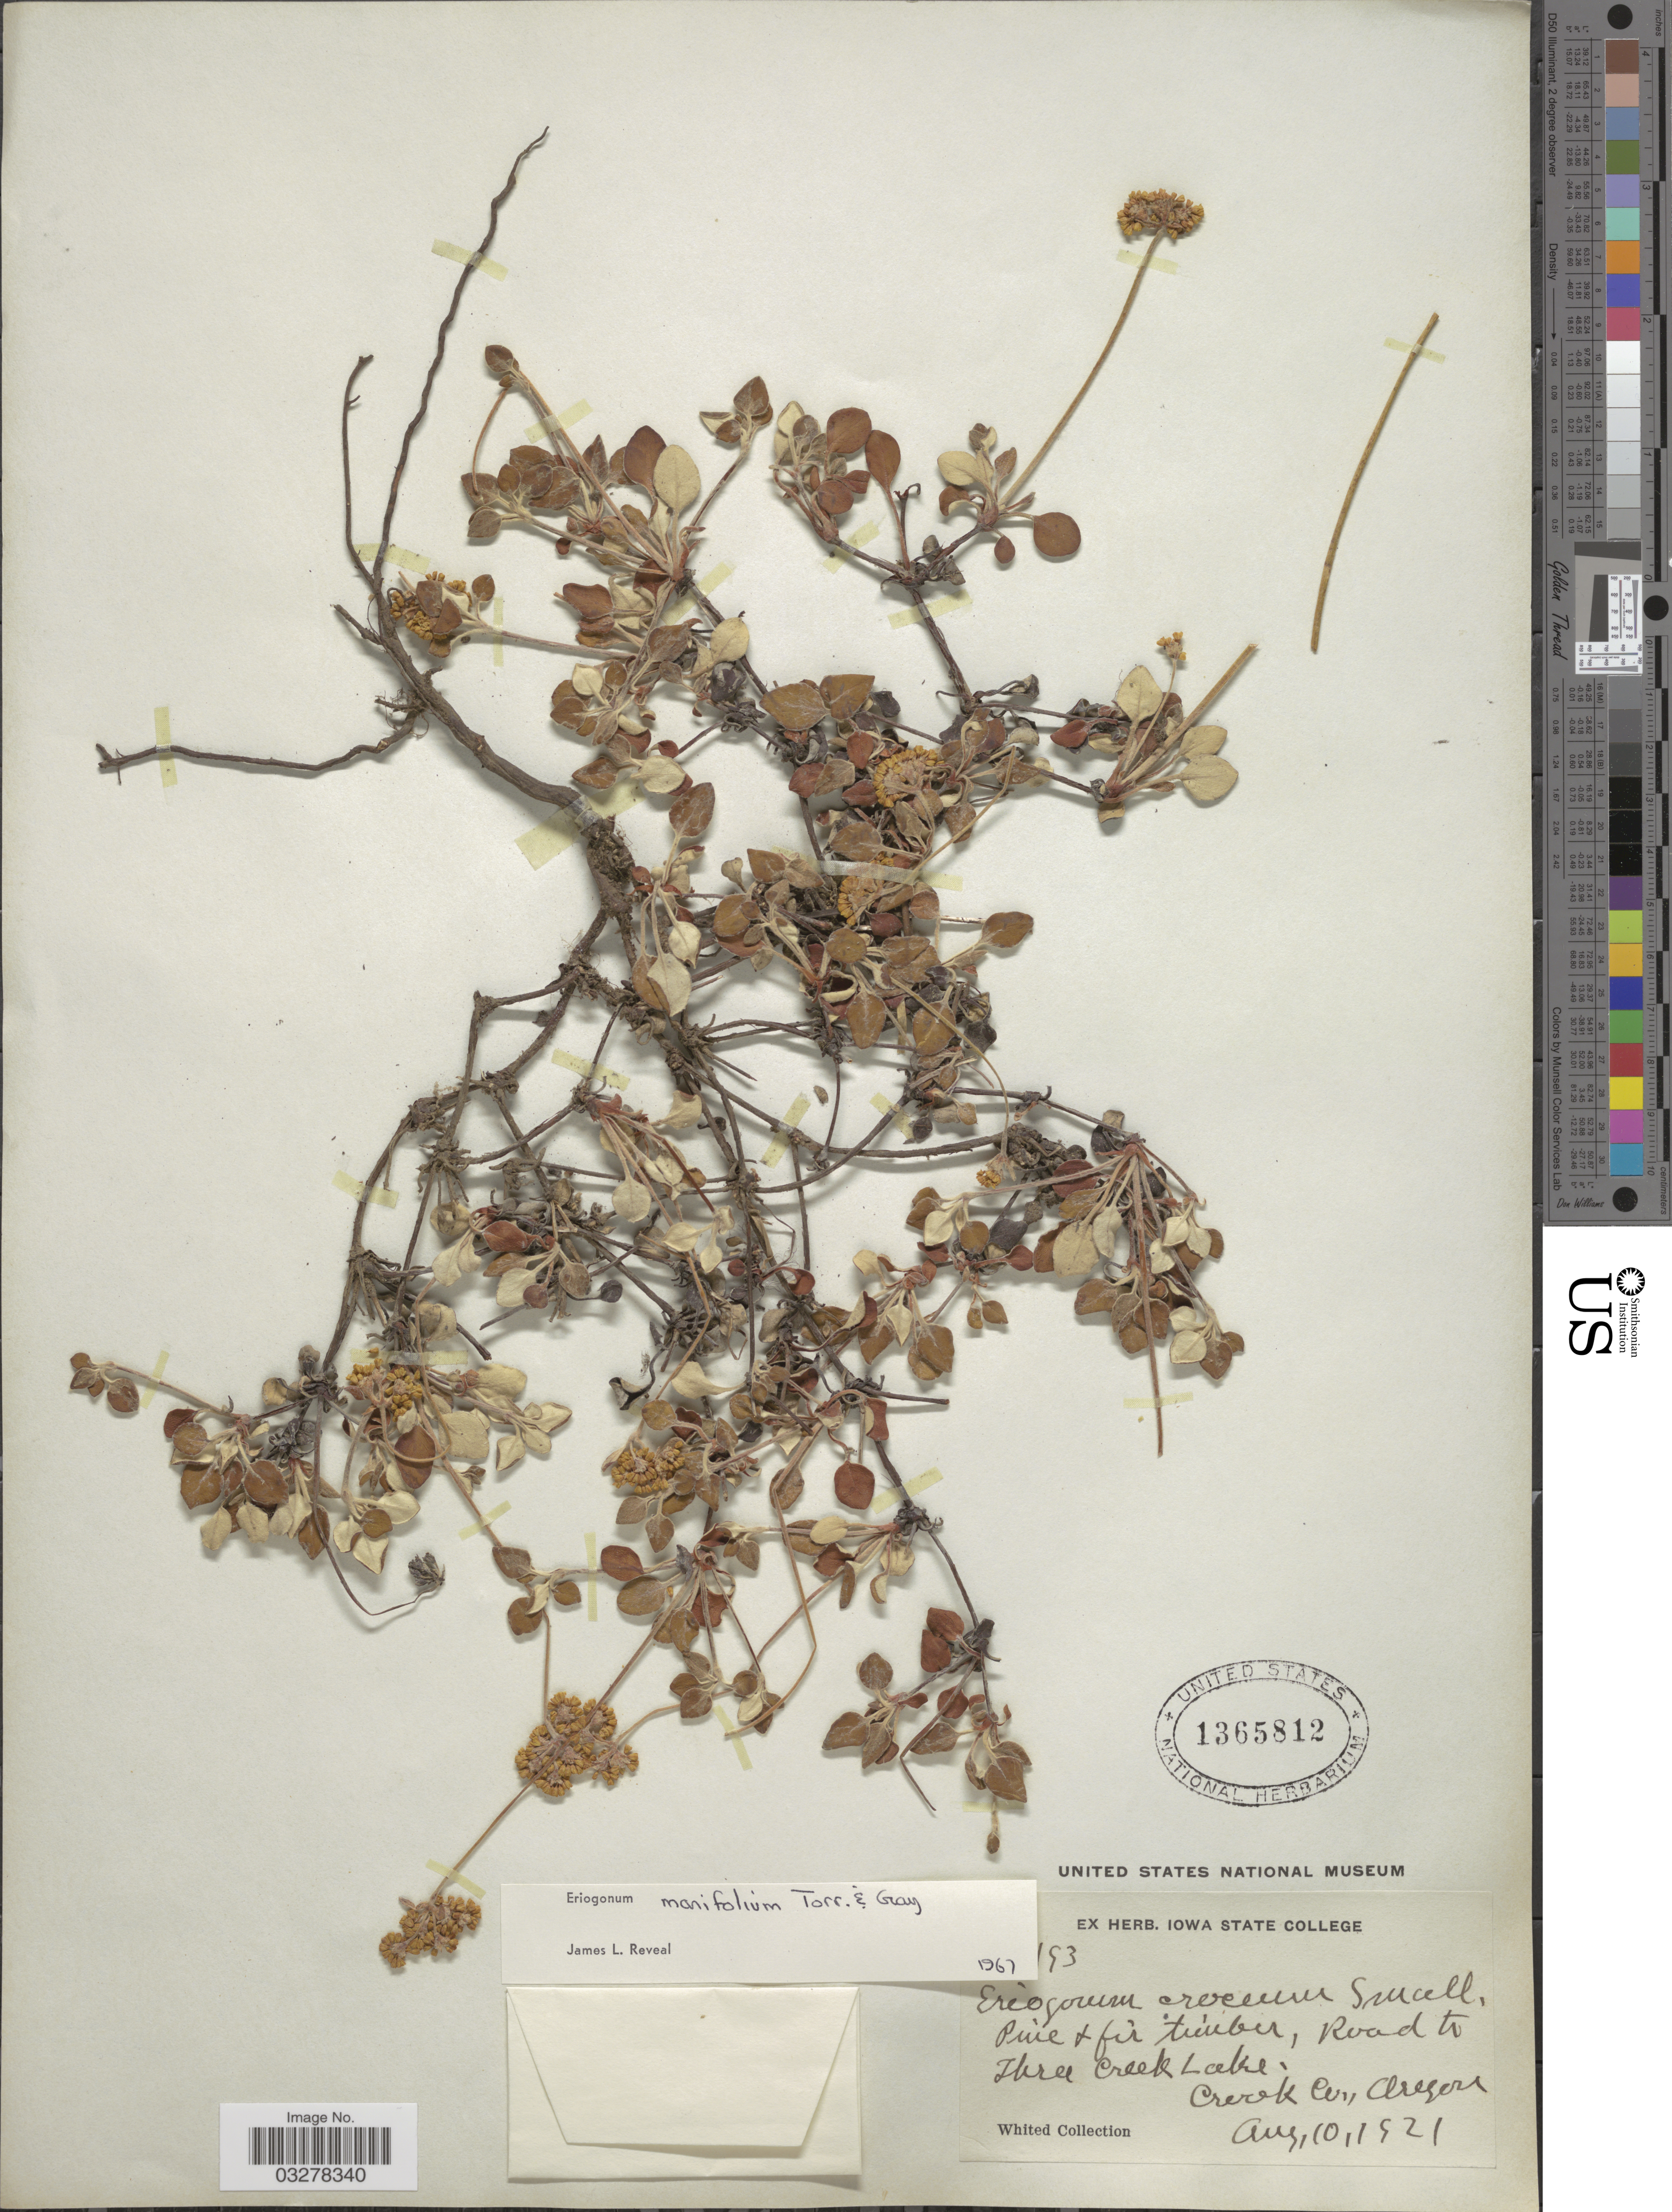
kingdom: Plantae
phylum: Tracheophyta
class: Magnoliopsida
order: Caryophyllales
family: Polygonaceae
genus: Eriogonum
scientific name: Eriogonum marifolium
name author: Torr. & A. Gray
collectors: Whited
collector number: !193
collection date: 1921-08-10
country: United States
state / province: Oregon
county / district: Crook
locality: Road to Three Creek Lake. Crook Co.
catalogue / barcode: US 1365812